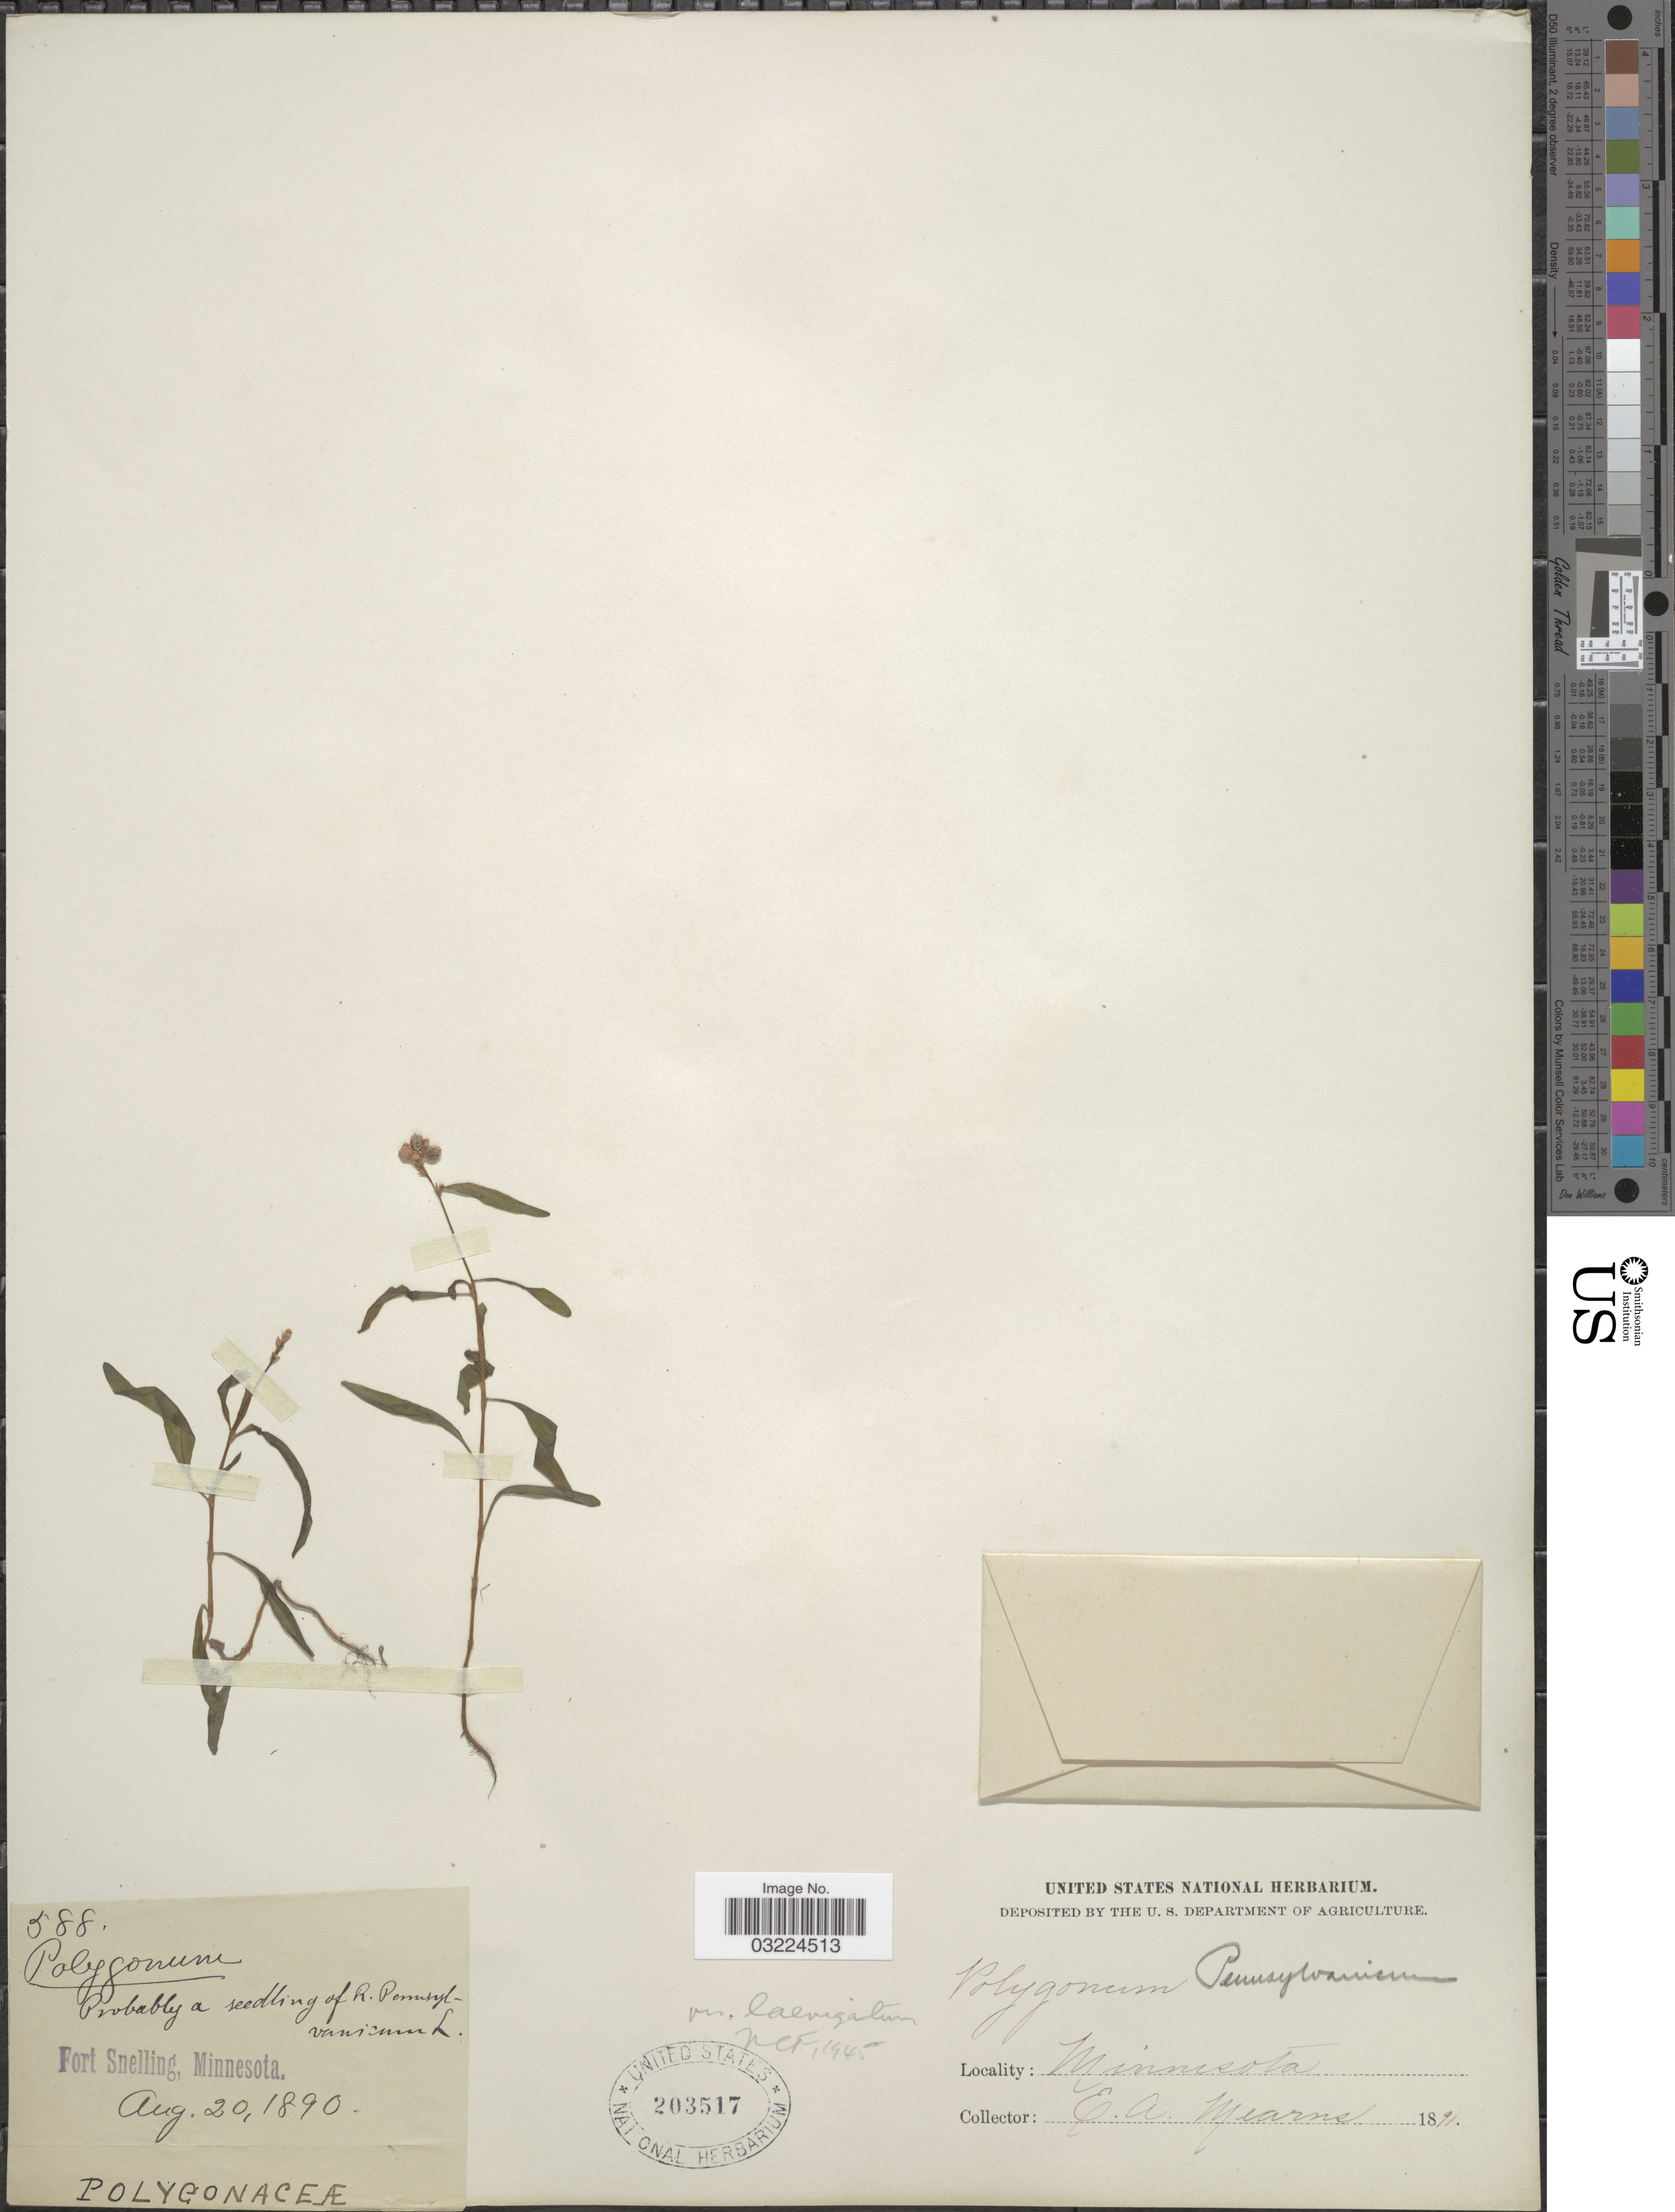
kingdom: Plantae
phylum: Tracheophyta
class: Magnoliopsida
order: Caryophyllales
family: Polygonaceae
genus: Persicaria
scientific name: Persicaria pensylvanica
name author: (L.) M. Gómez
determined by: Atha, D. E.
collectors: E. A. Mearns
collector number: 588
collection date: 1890-08-20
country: United States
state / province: Minnesota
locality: Fort Snelling.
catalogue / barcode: US 203517